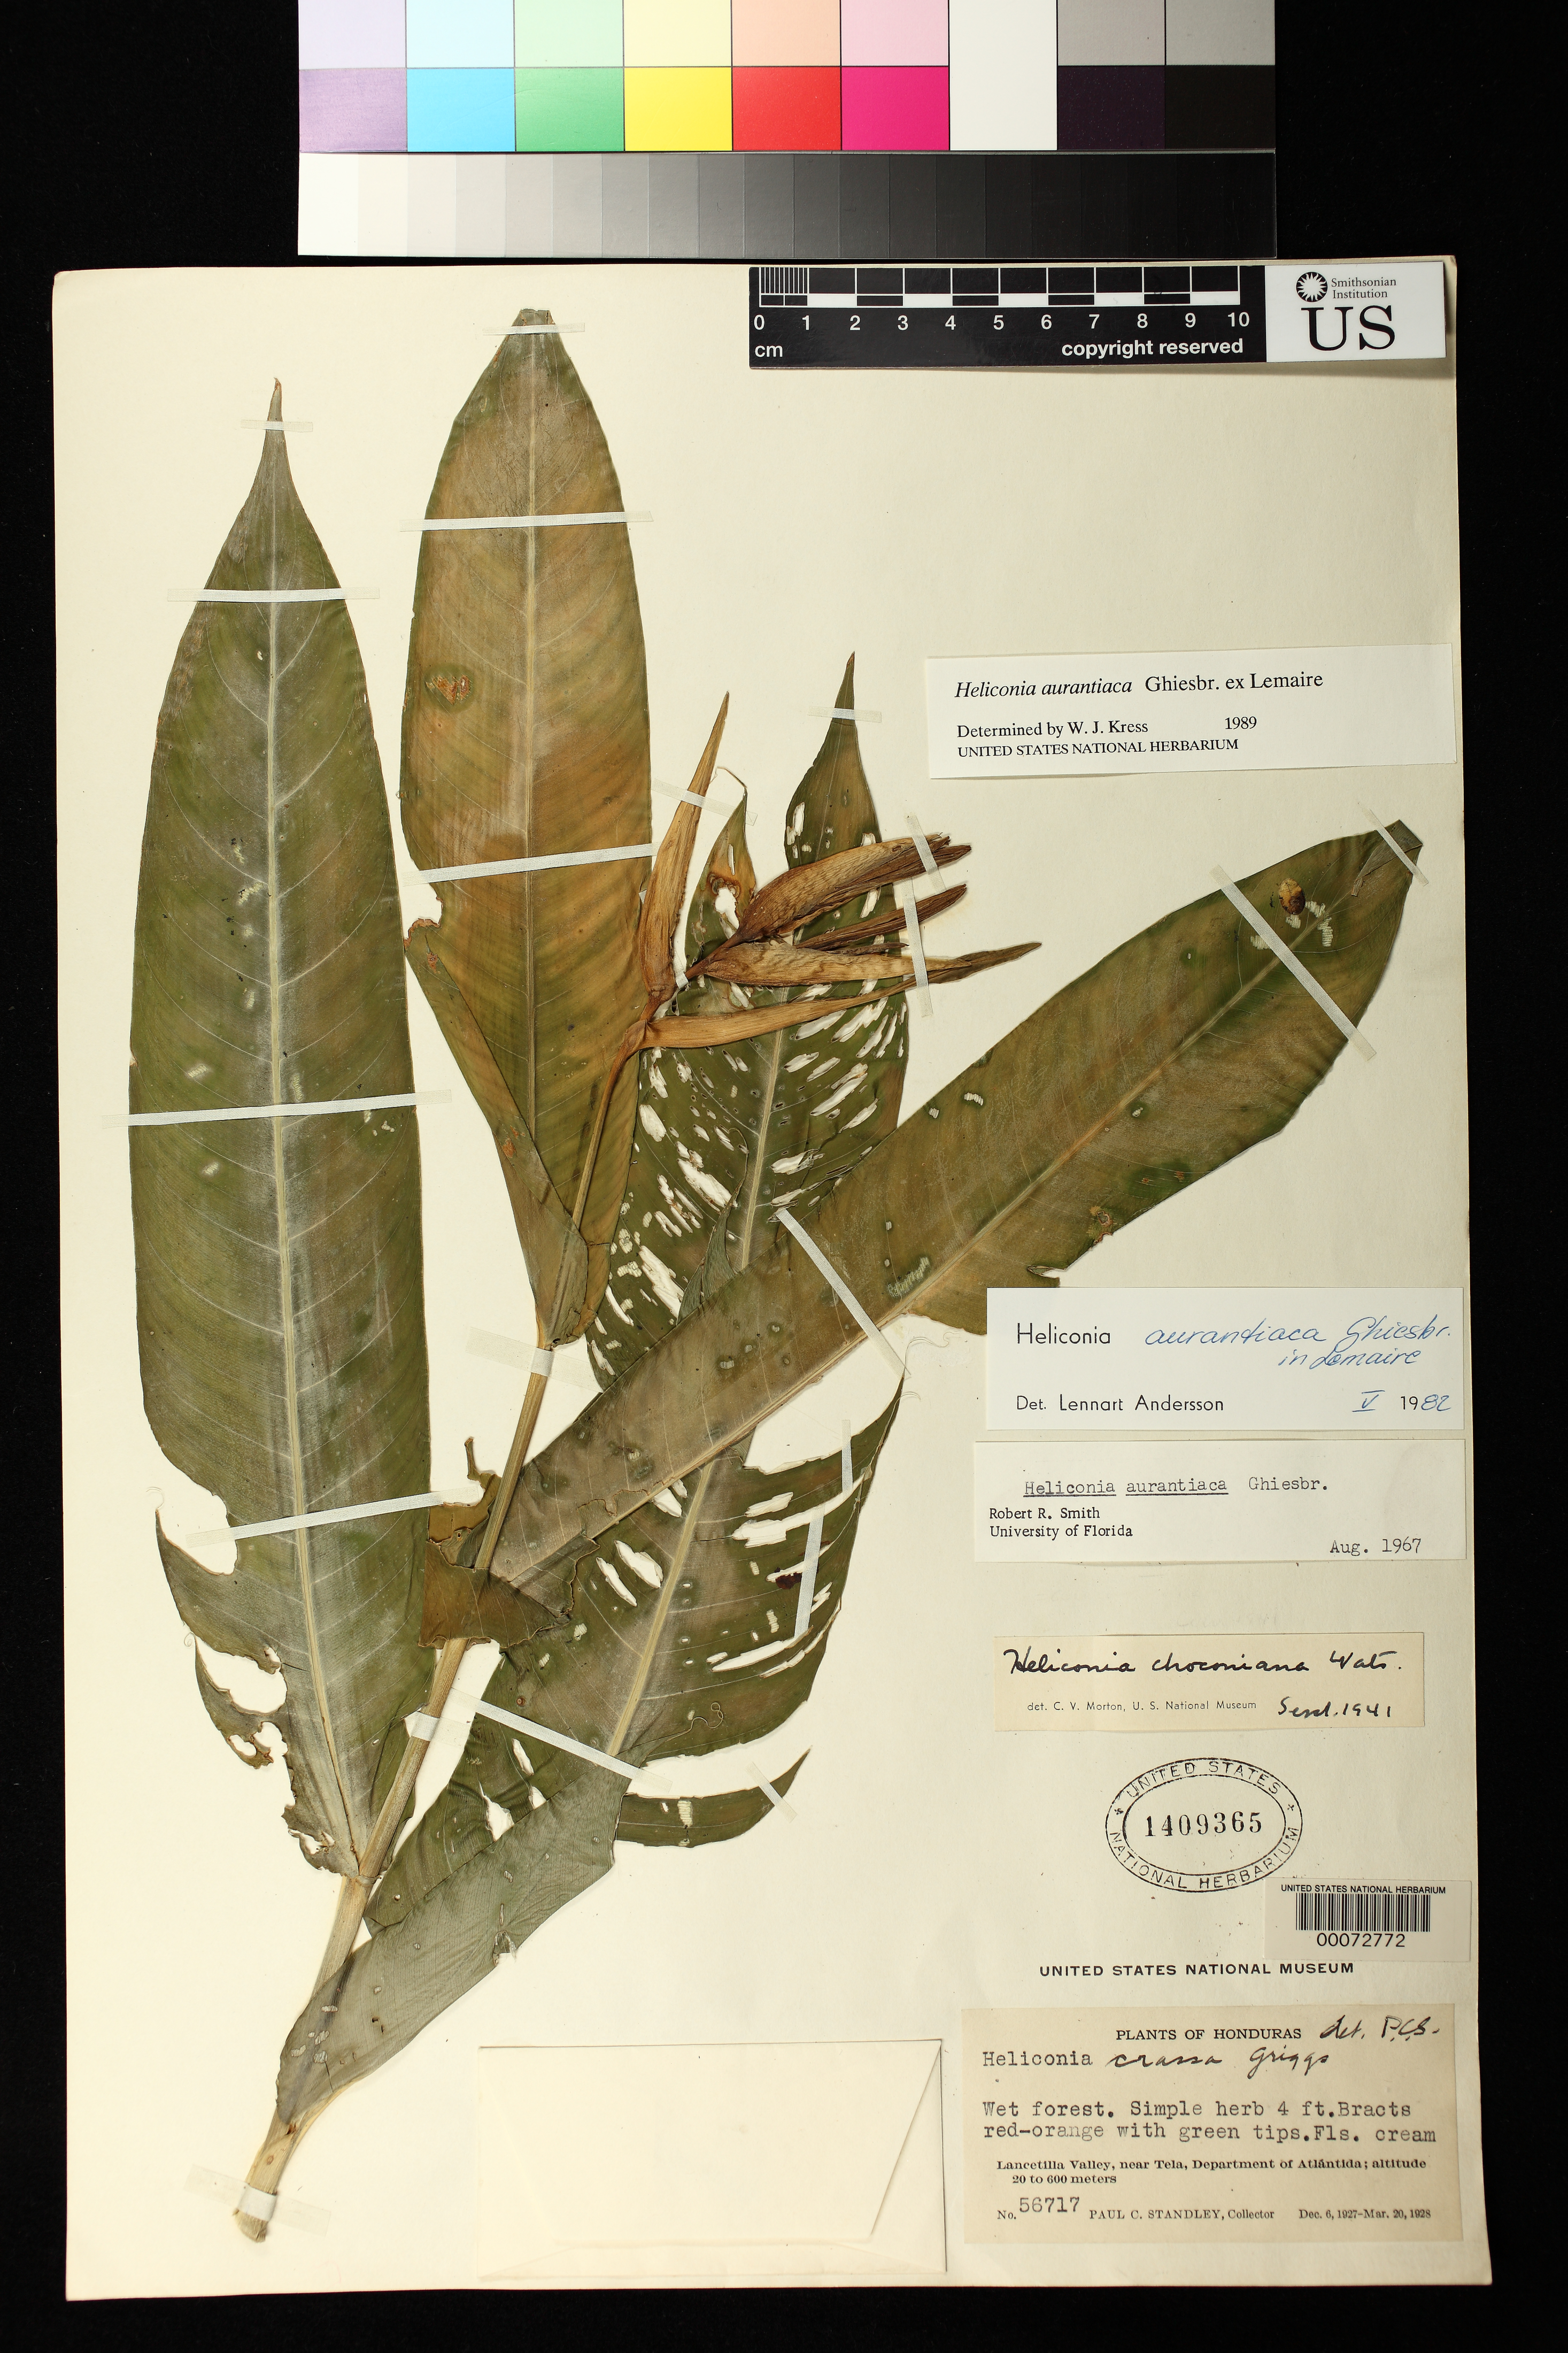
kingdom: Plantae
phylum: Tracheophyta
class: Liliopsida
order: Zingiberales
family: Heliconiaceae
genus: Heliconia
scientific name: Heliconia aurantiaca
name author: Ghiesbr. ex Lem.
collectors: P. C. Standley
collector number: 56717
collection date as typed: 06 Dec 1927 to 20 Mar 1928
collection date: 1927-12-06/1928-03-20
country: Honduras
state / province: Atlántida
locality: Lancetilla Valley, near Tela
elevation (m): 20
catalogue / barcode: US 1409365